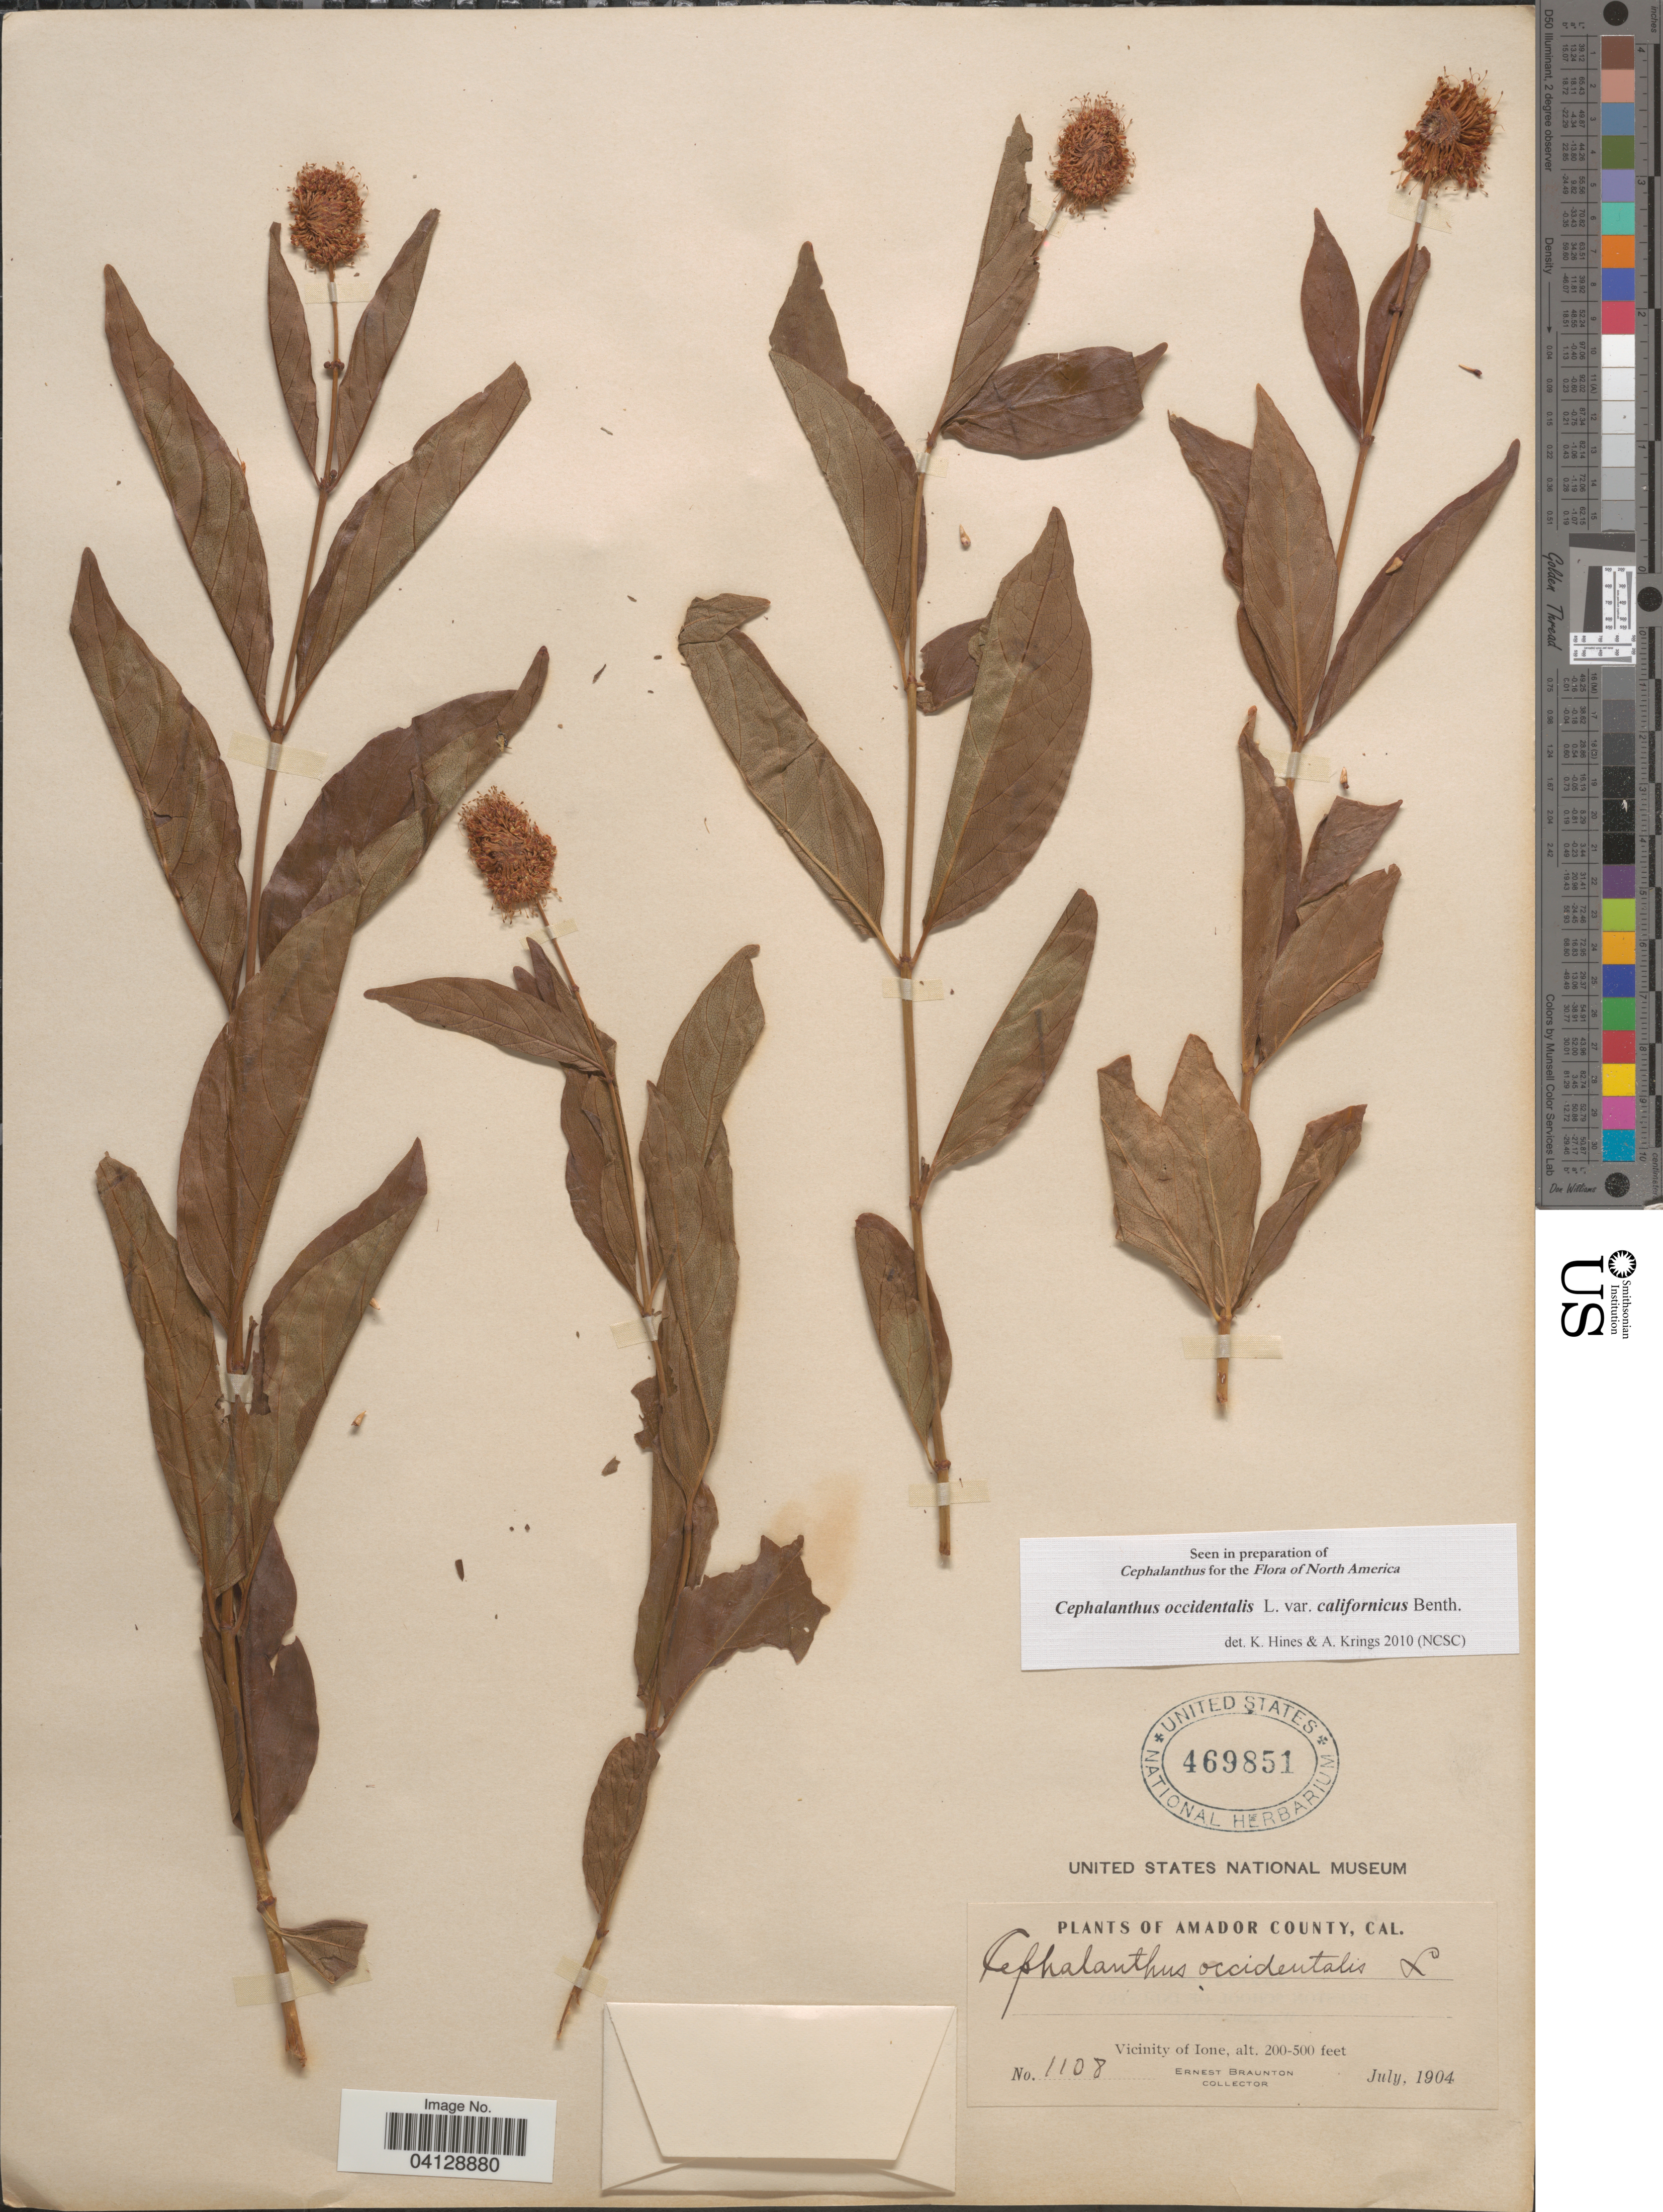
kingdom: Plantae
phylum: Tracheophyta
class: Magnoliopsida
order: Gentianales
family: Rubiaceae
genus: Cephalanthus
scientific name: Cephalanthus occidentalis var. californicus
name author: Benth.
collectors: E. Braunton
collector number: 1108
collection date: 1904-07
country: United States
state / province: California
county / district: Amador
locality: Amador County. Vicinity of Ione.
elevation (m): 61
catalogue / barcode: US 469851